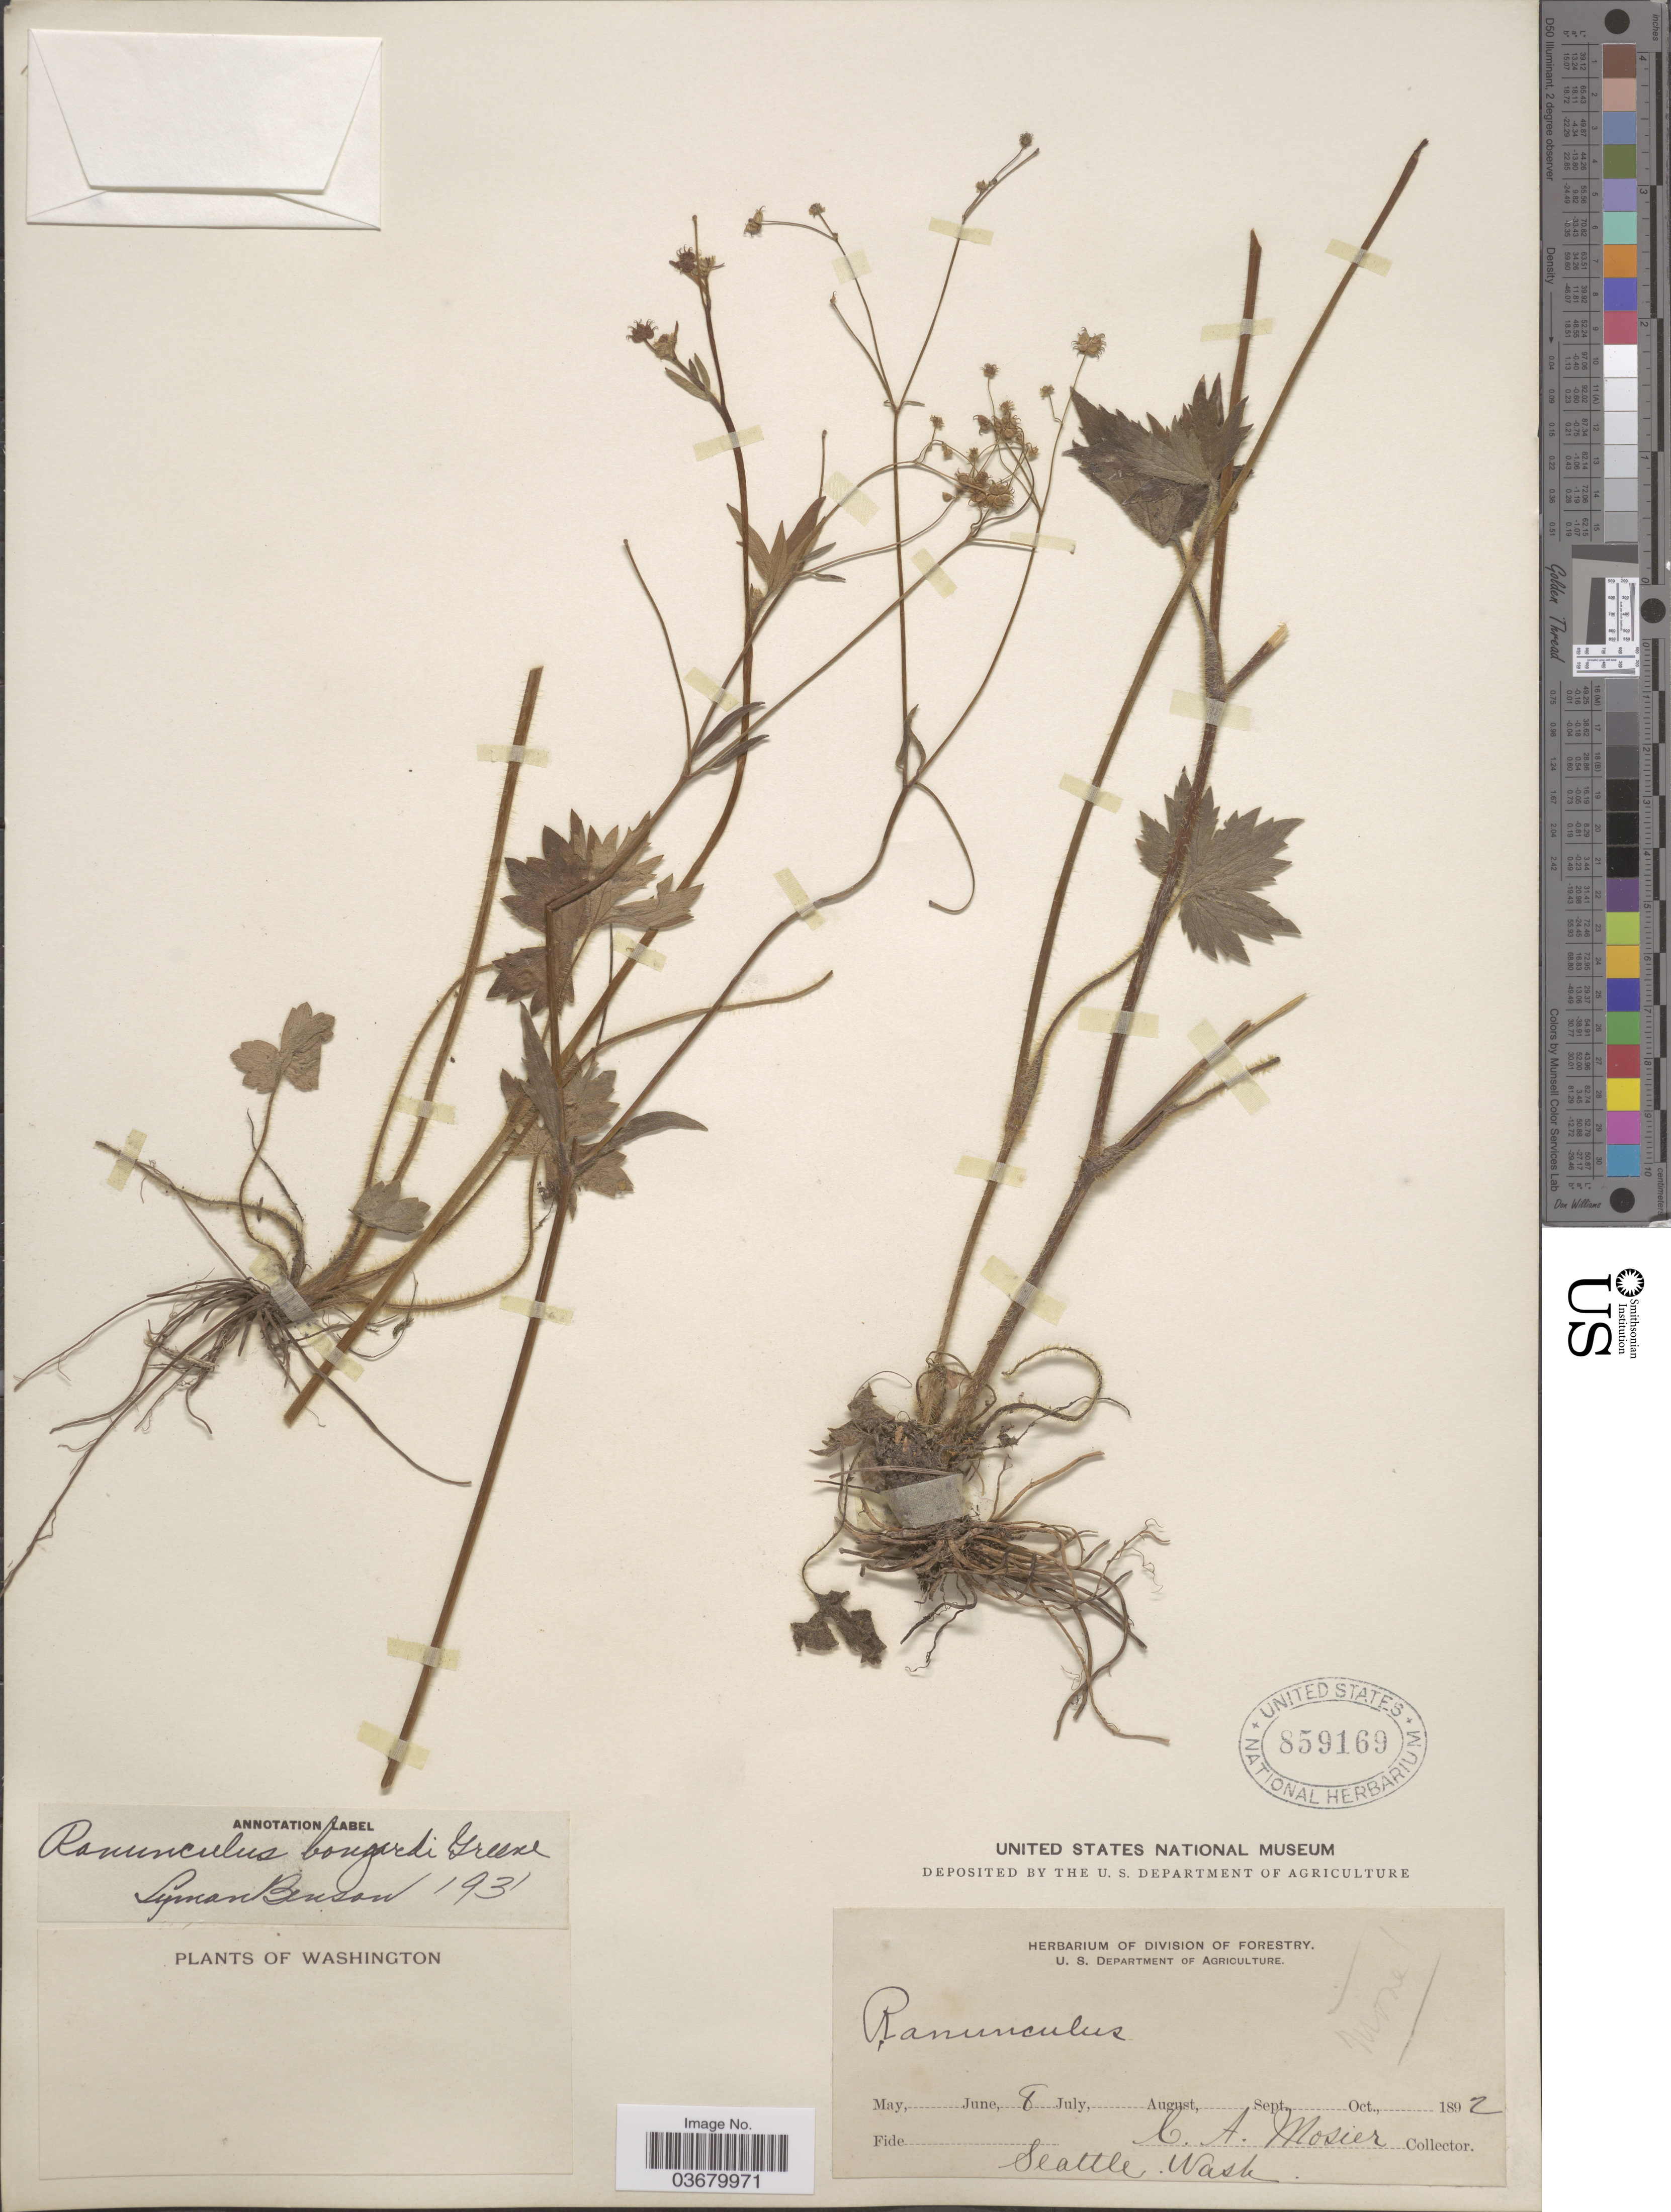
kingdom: Plantae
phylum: Tracheophyta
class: Magnoliopsida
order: Ranunculales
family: Ranunculaceae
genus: Ranunculus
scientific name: Ranunculus bongardii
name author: Greene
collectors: C. A. Mosier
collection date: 1892-06-08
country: United States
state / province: Washington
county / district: King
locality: Seattle.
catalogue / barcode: US 859169